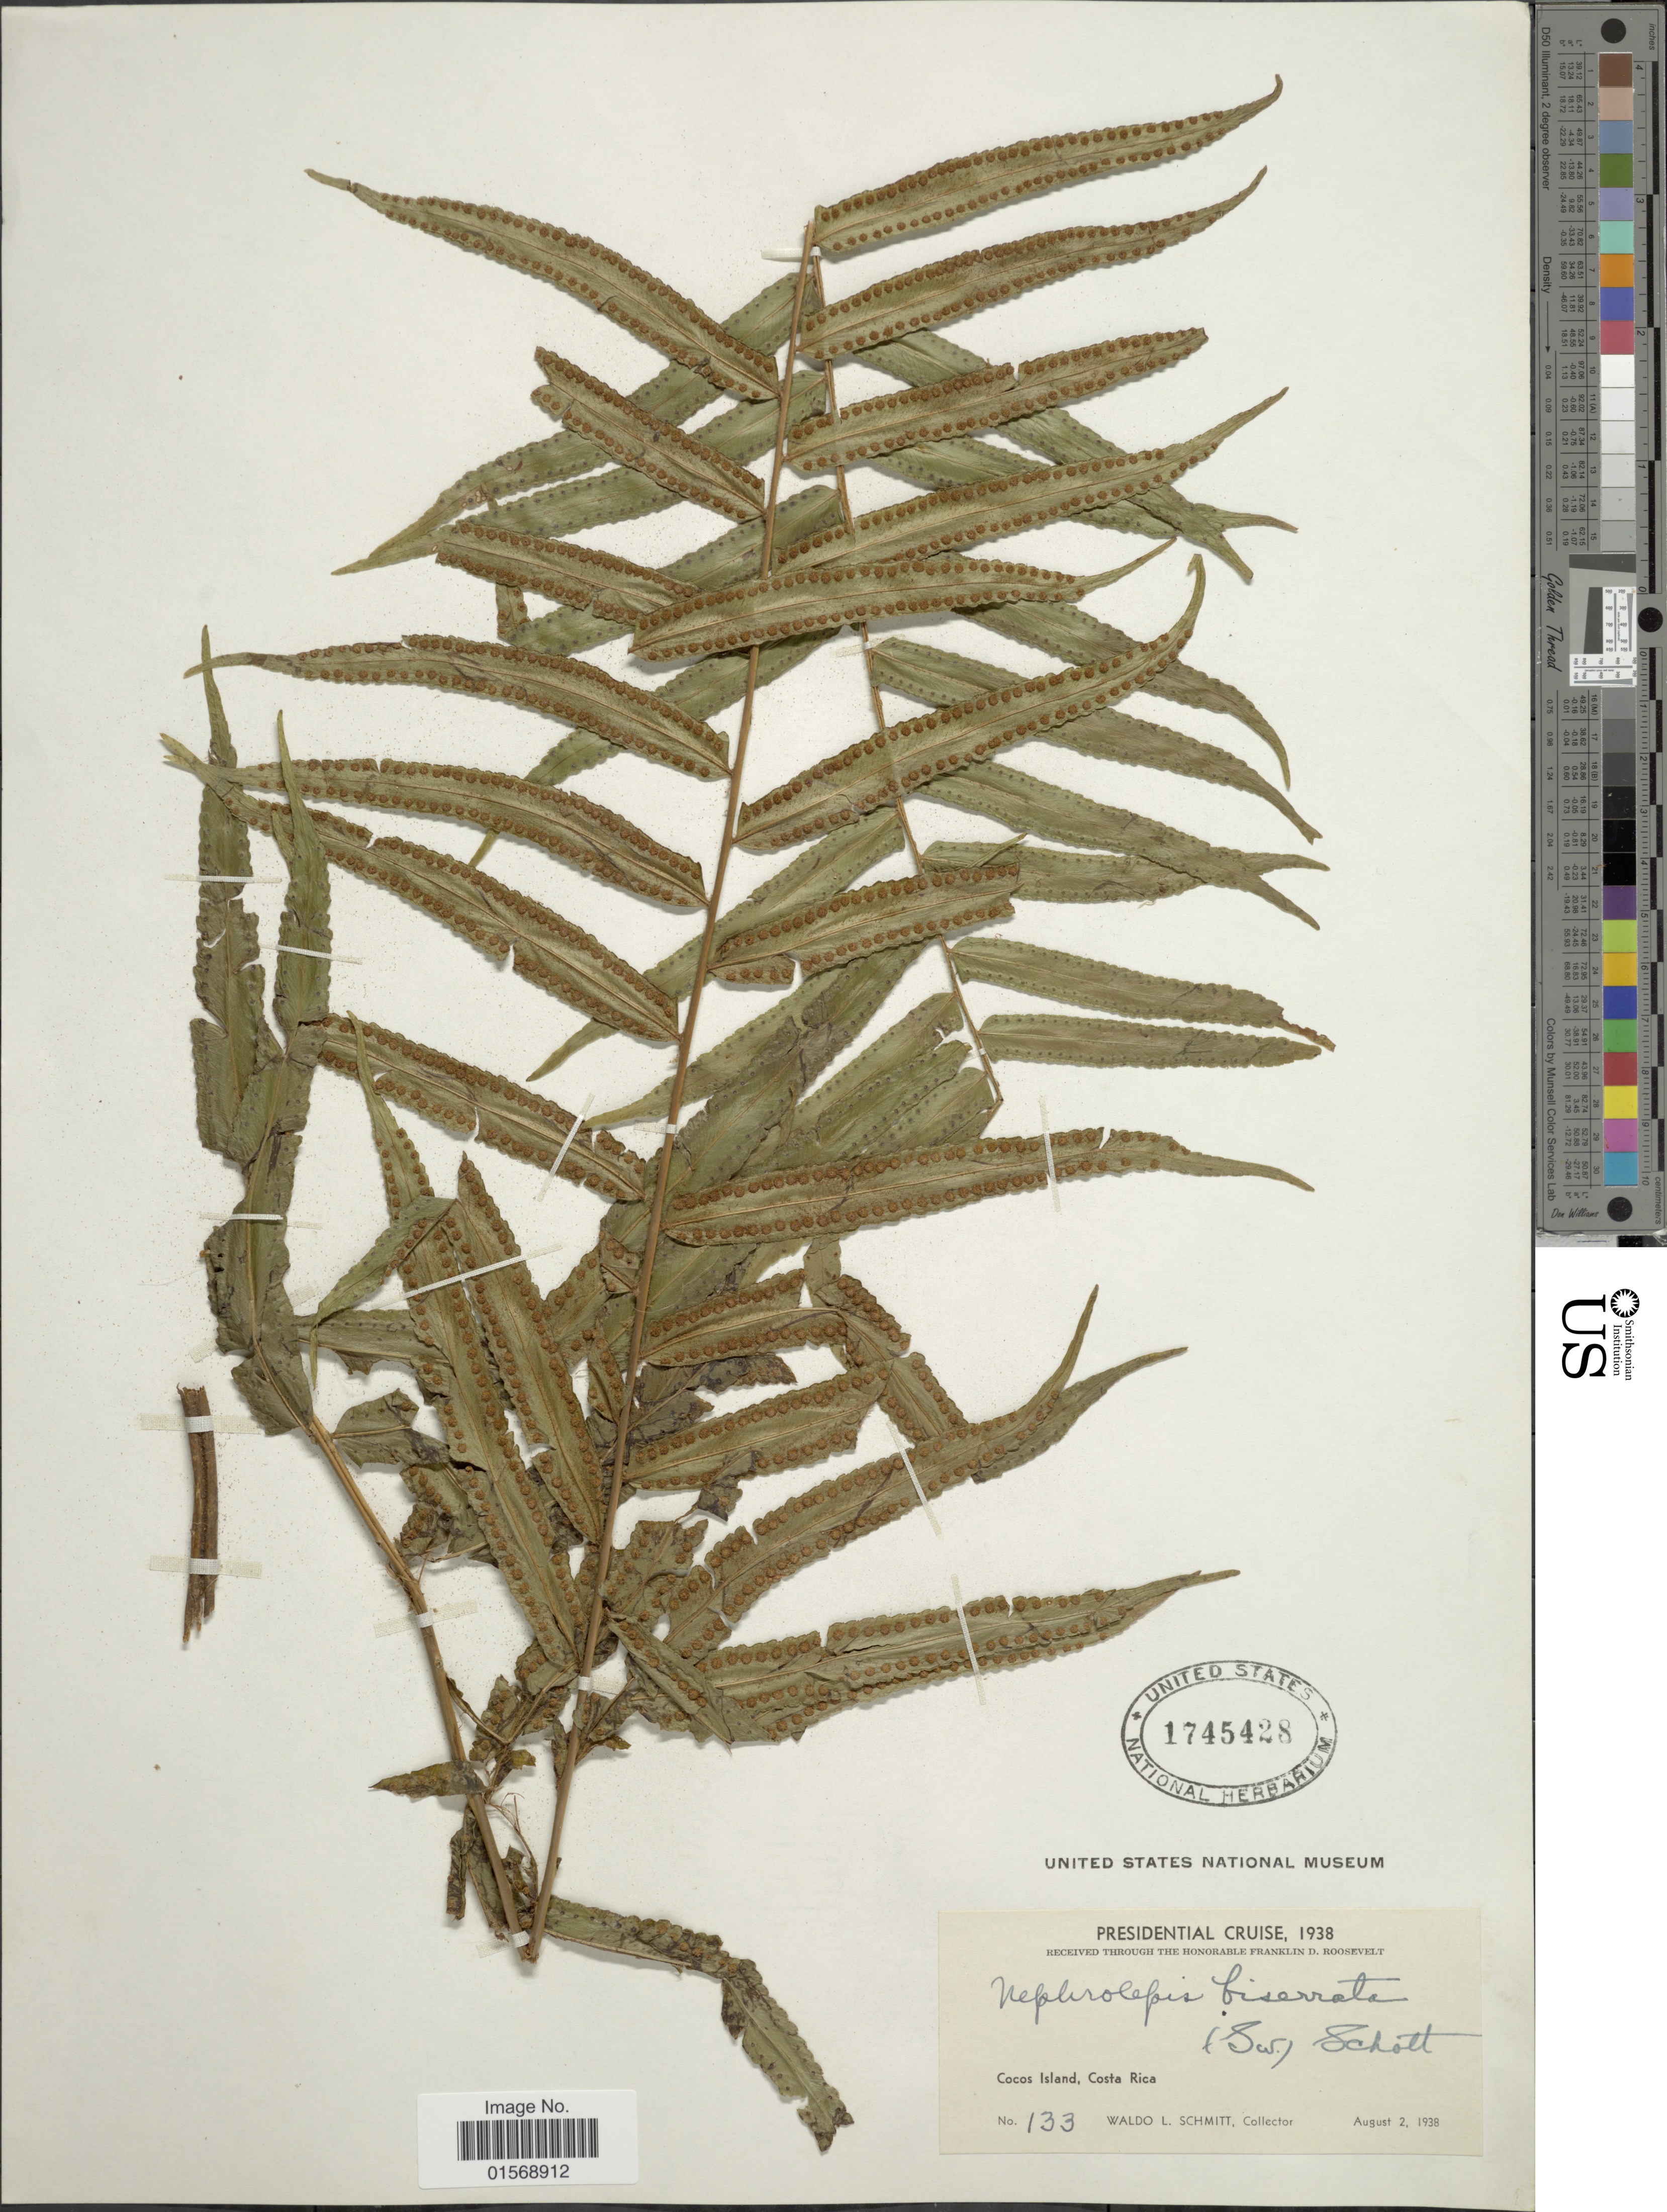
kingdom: Plantae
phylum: Tracheophyta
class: Polypodiopsida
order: Polypodiales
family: Nephrolepidaceae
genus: Nephrolepis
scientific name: Nephrolepis biserrata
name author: (Sw.) Schott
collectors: W. L. Schmitt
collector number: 133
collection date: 1938-08-02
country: Costa Rica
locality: Cocos Island, Costa Rica.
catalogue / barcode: US 1745428